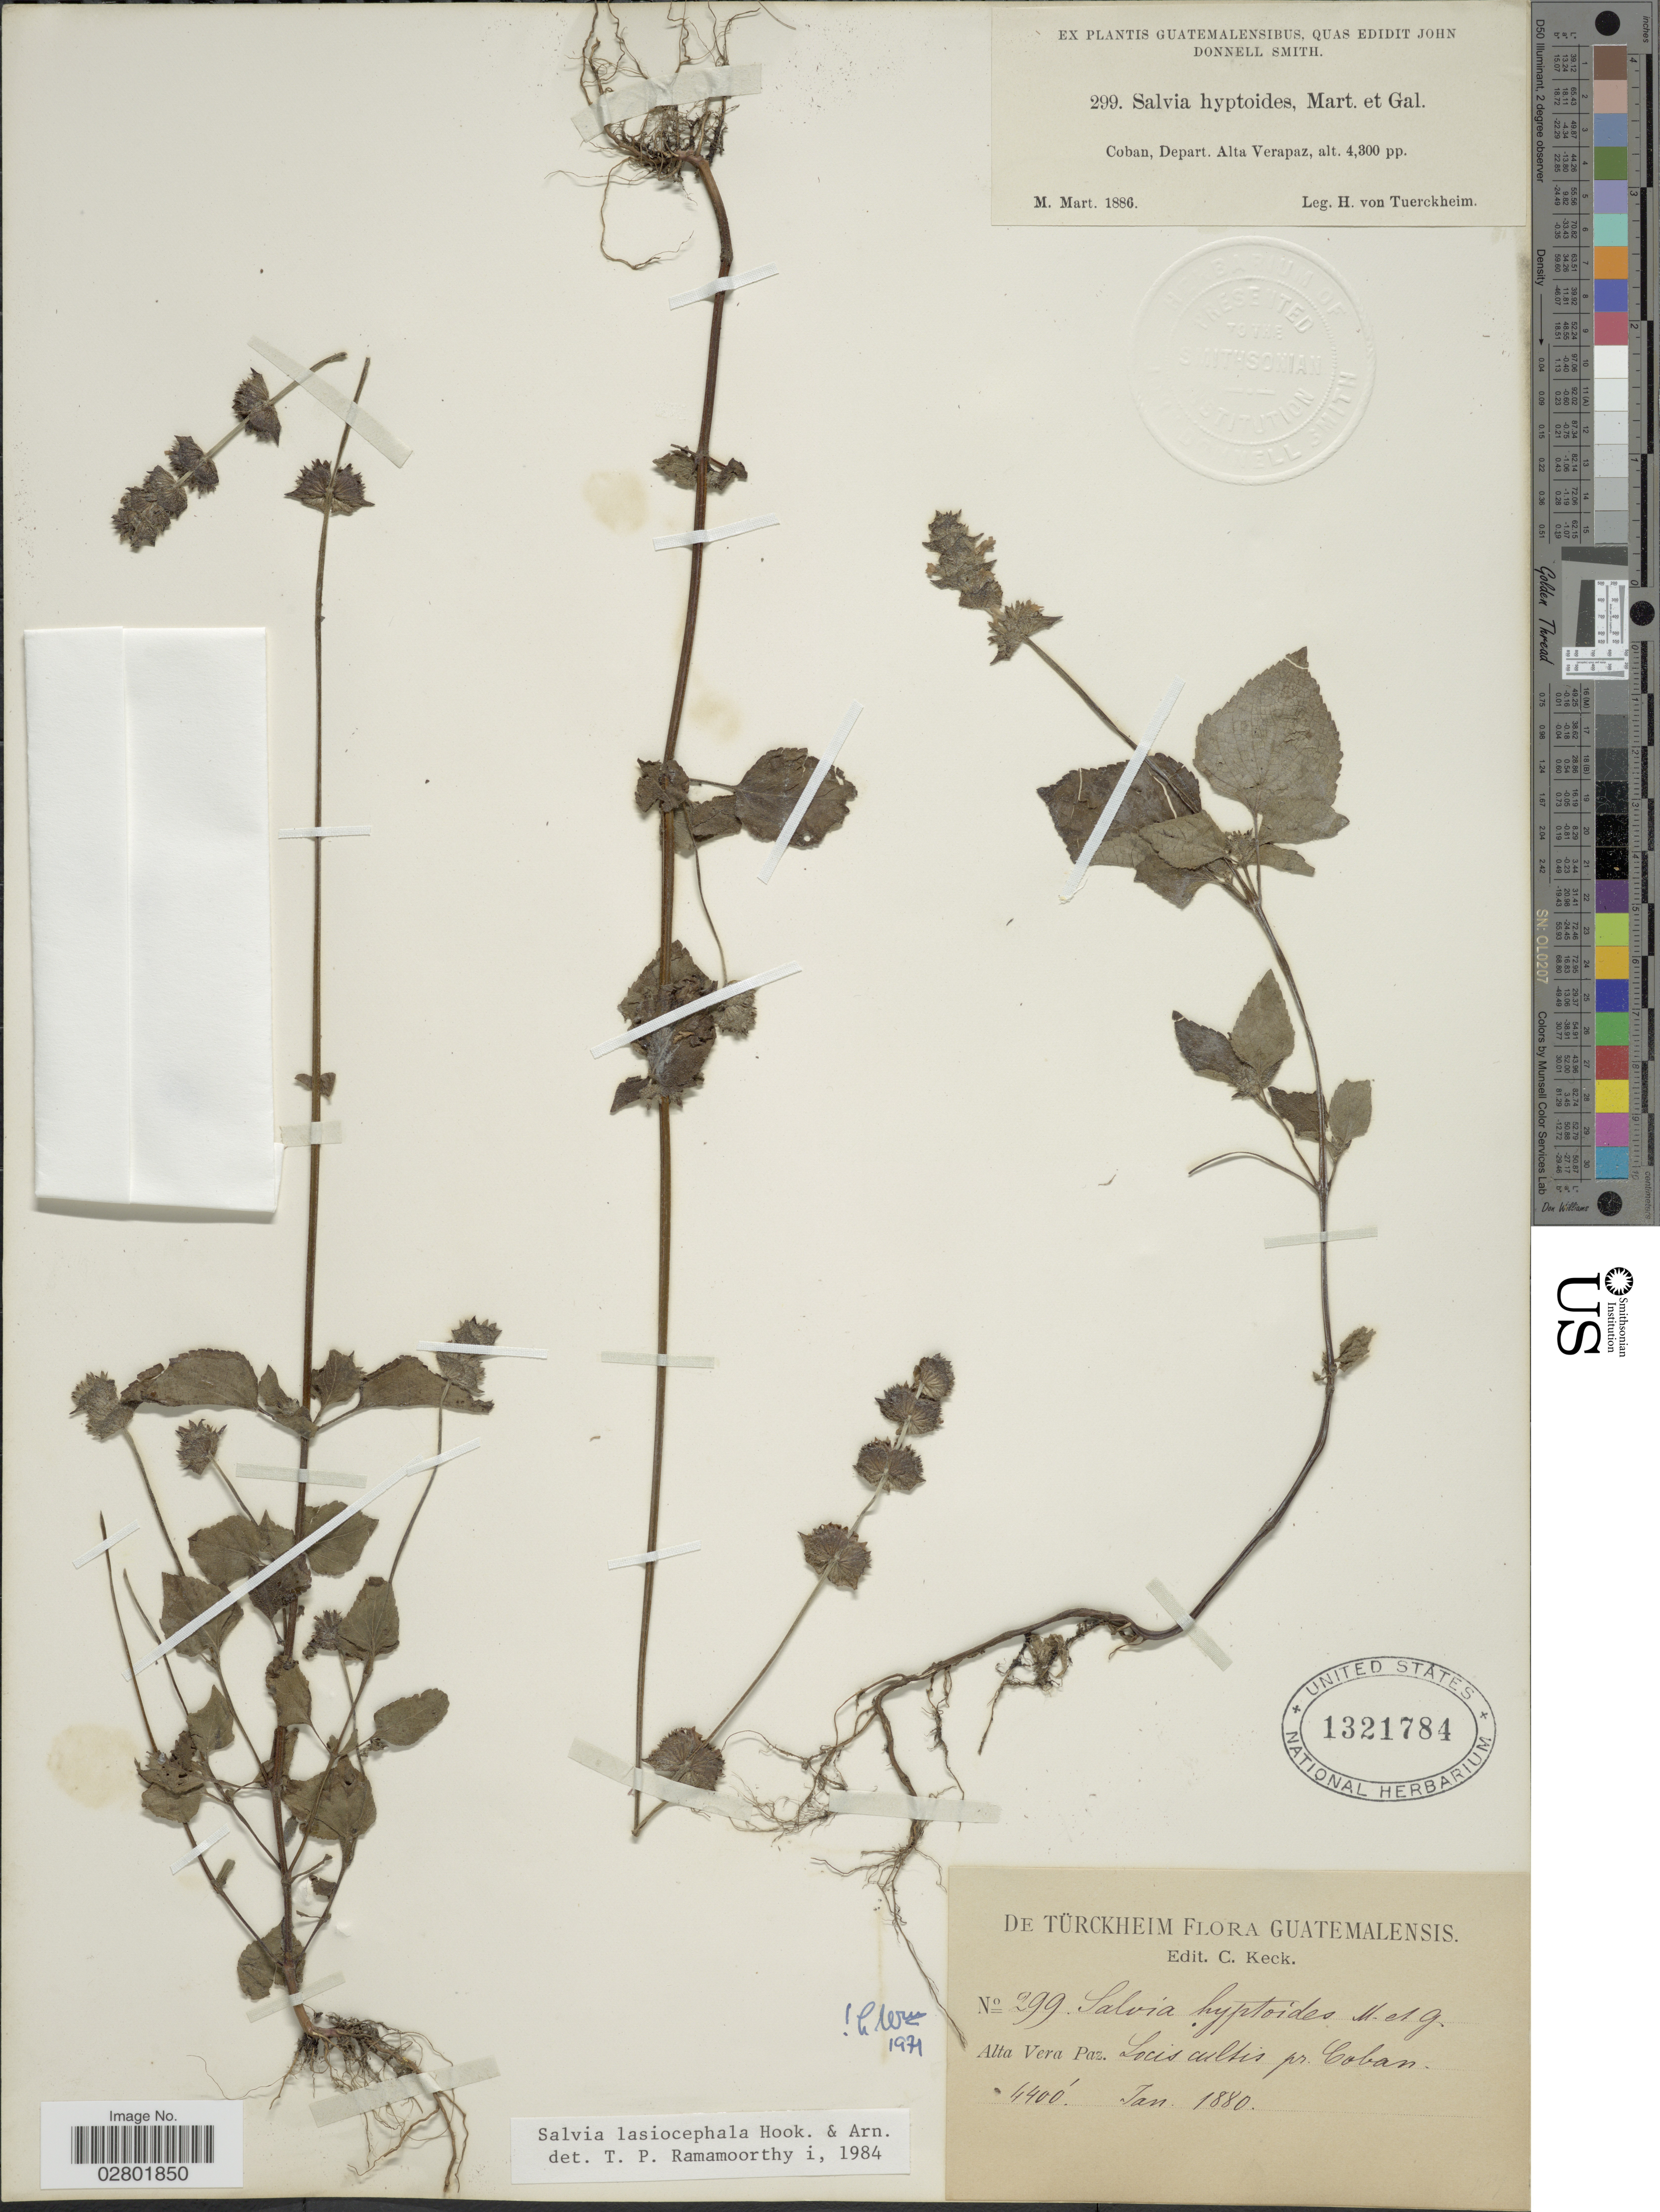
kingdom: Plantae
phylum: Tracheophyta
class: Magnoliopsida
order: Lamiales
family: Lamiaceae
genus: Salvia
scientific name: Salvia lasiocephala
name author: Hook. & Arn.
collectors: H. von Türckheim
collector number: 299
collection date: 1886-03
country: Guatemala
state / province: Alta Verapaz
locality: Coban, Depart. Alta Verapaz.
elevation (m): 1341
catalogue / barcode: US 1321784